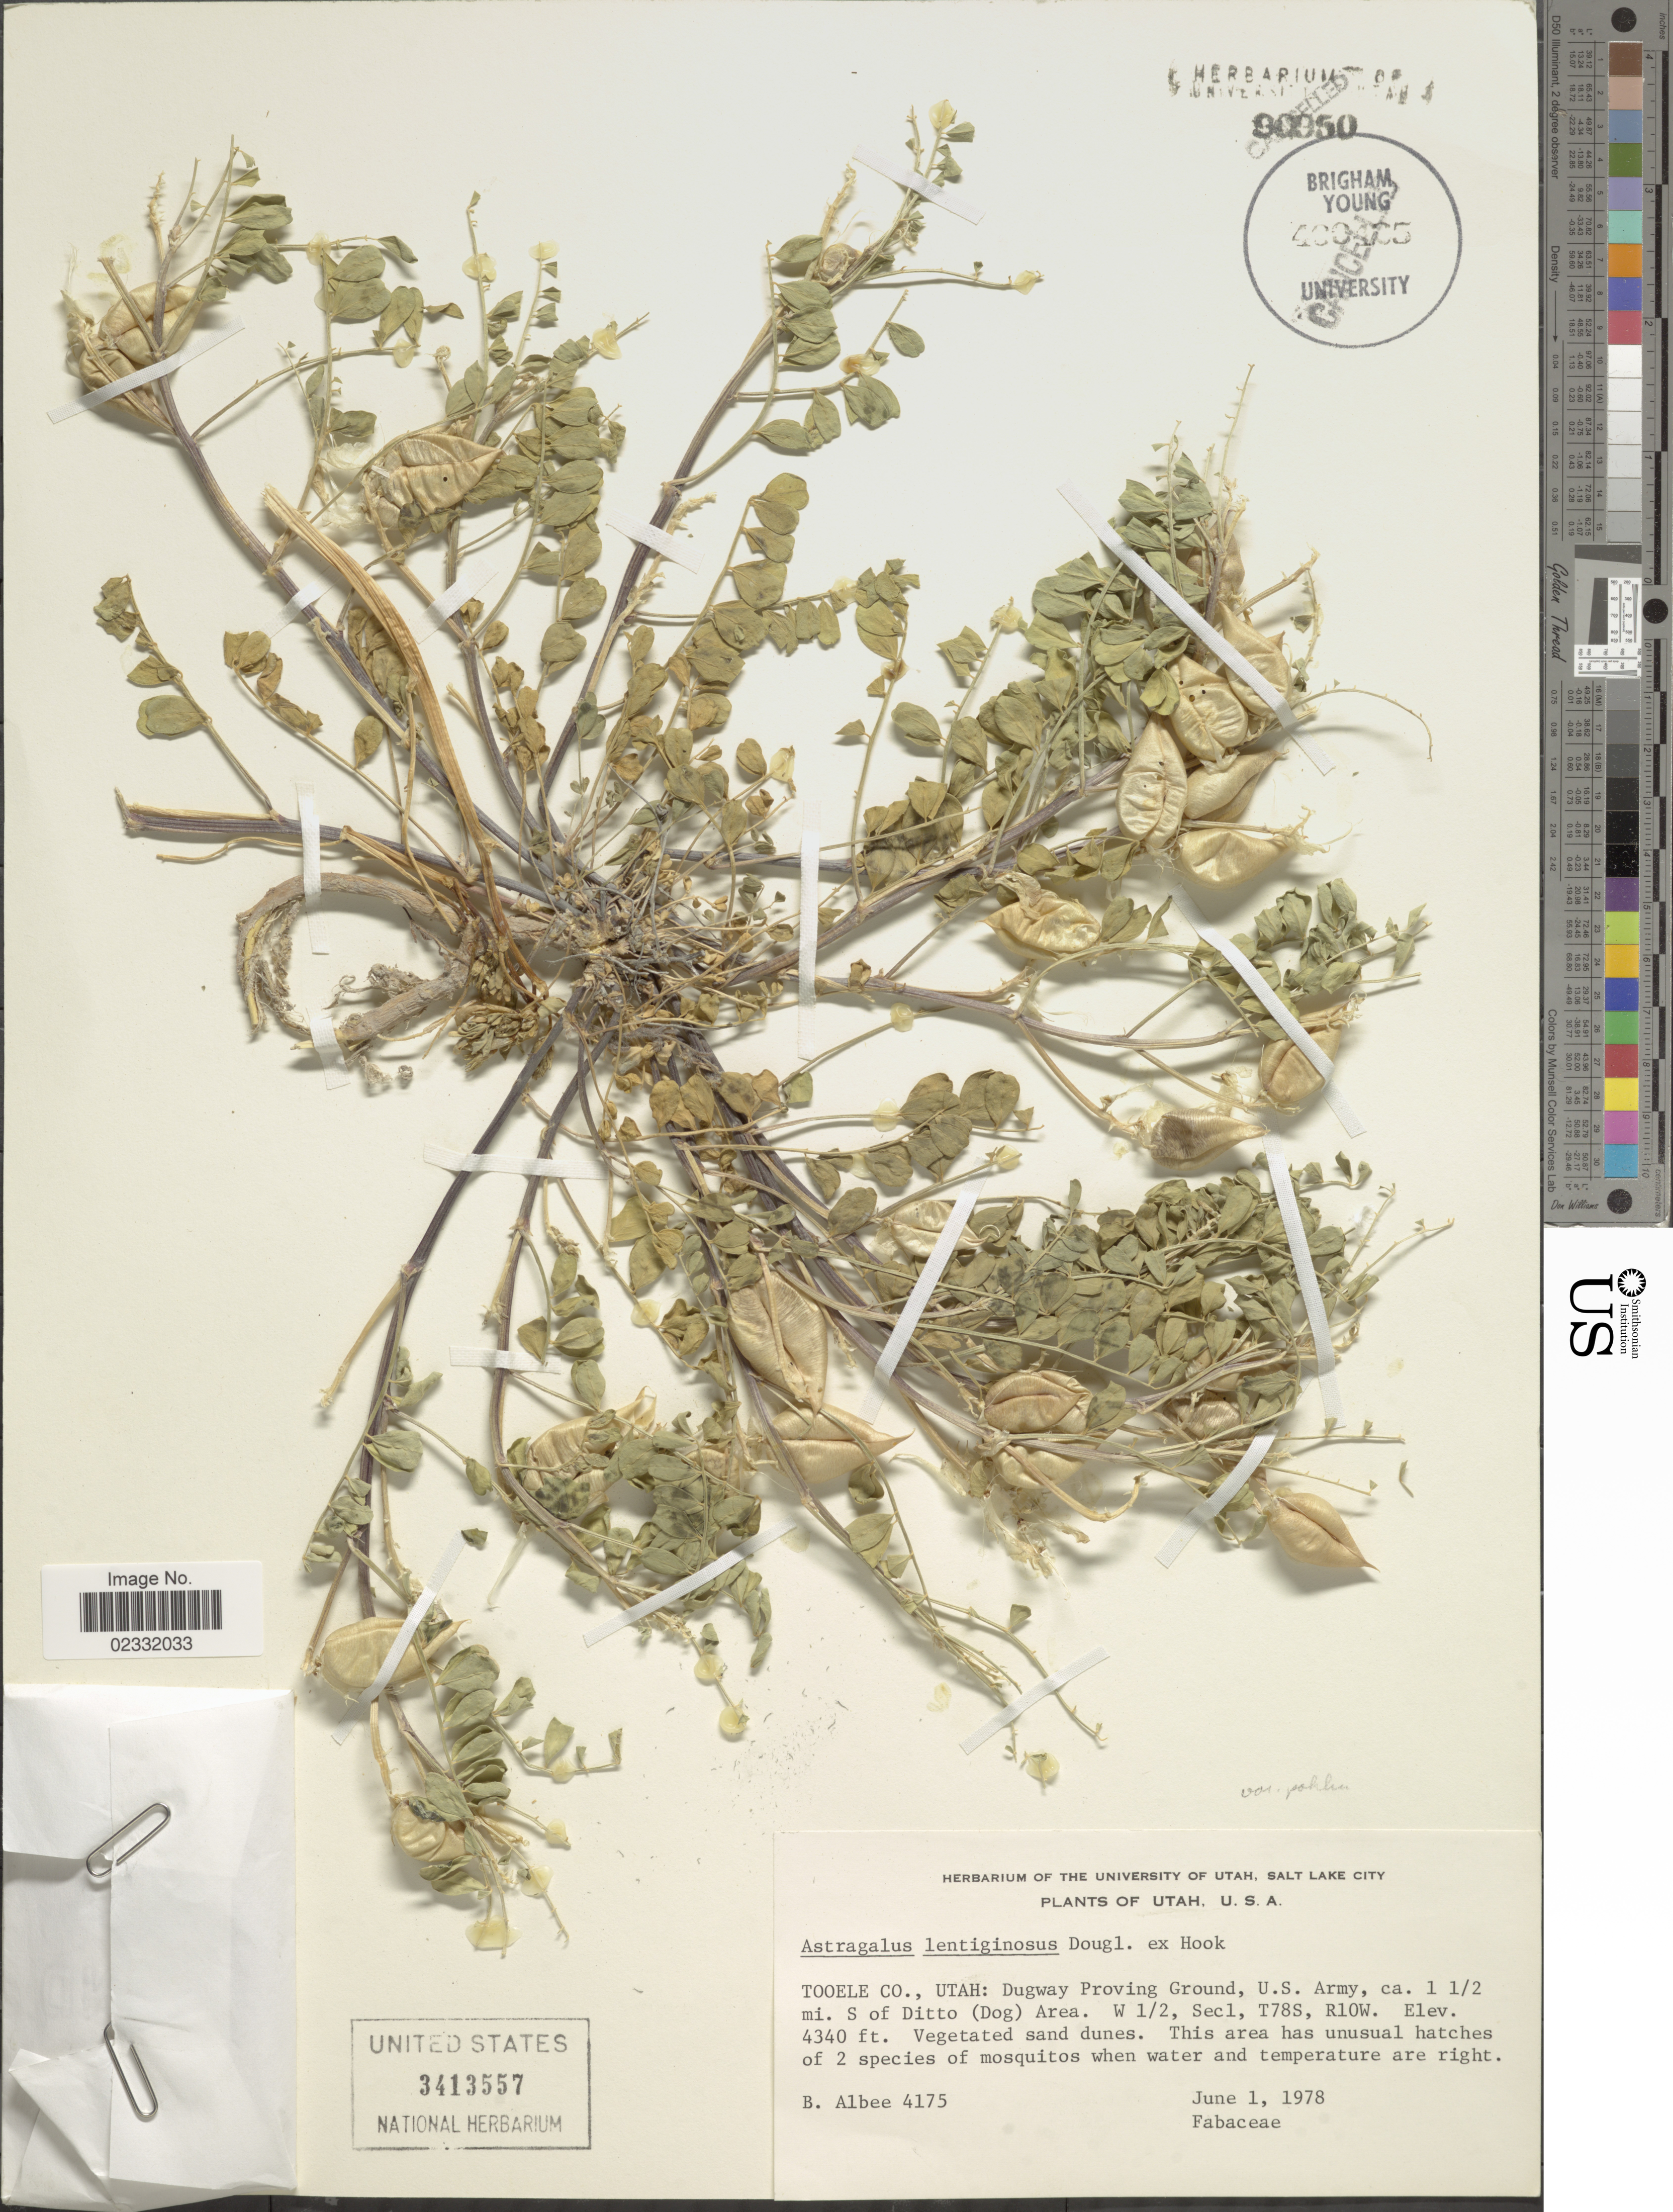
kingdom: Plantae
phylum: Tracheophyta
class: Magnoliopsida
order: Fabales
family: Fabaceae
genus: Astragalus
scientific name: Astragalus lentiginosus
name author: Douglas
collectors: B. Albee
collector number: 4175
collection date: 1978-06-01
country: United States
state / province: Utah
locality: Tooele Co., Utah: Dugway Proving Ground, U,S. Army, ca. 1½ mi. S of Ditto (Dog) Area. W1/2, Sec1, T78S, R10W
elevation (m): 1323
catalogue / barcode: US 3413557